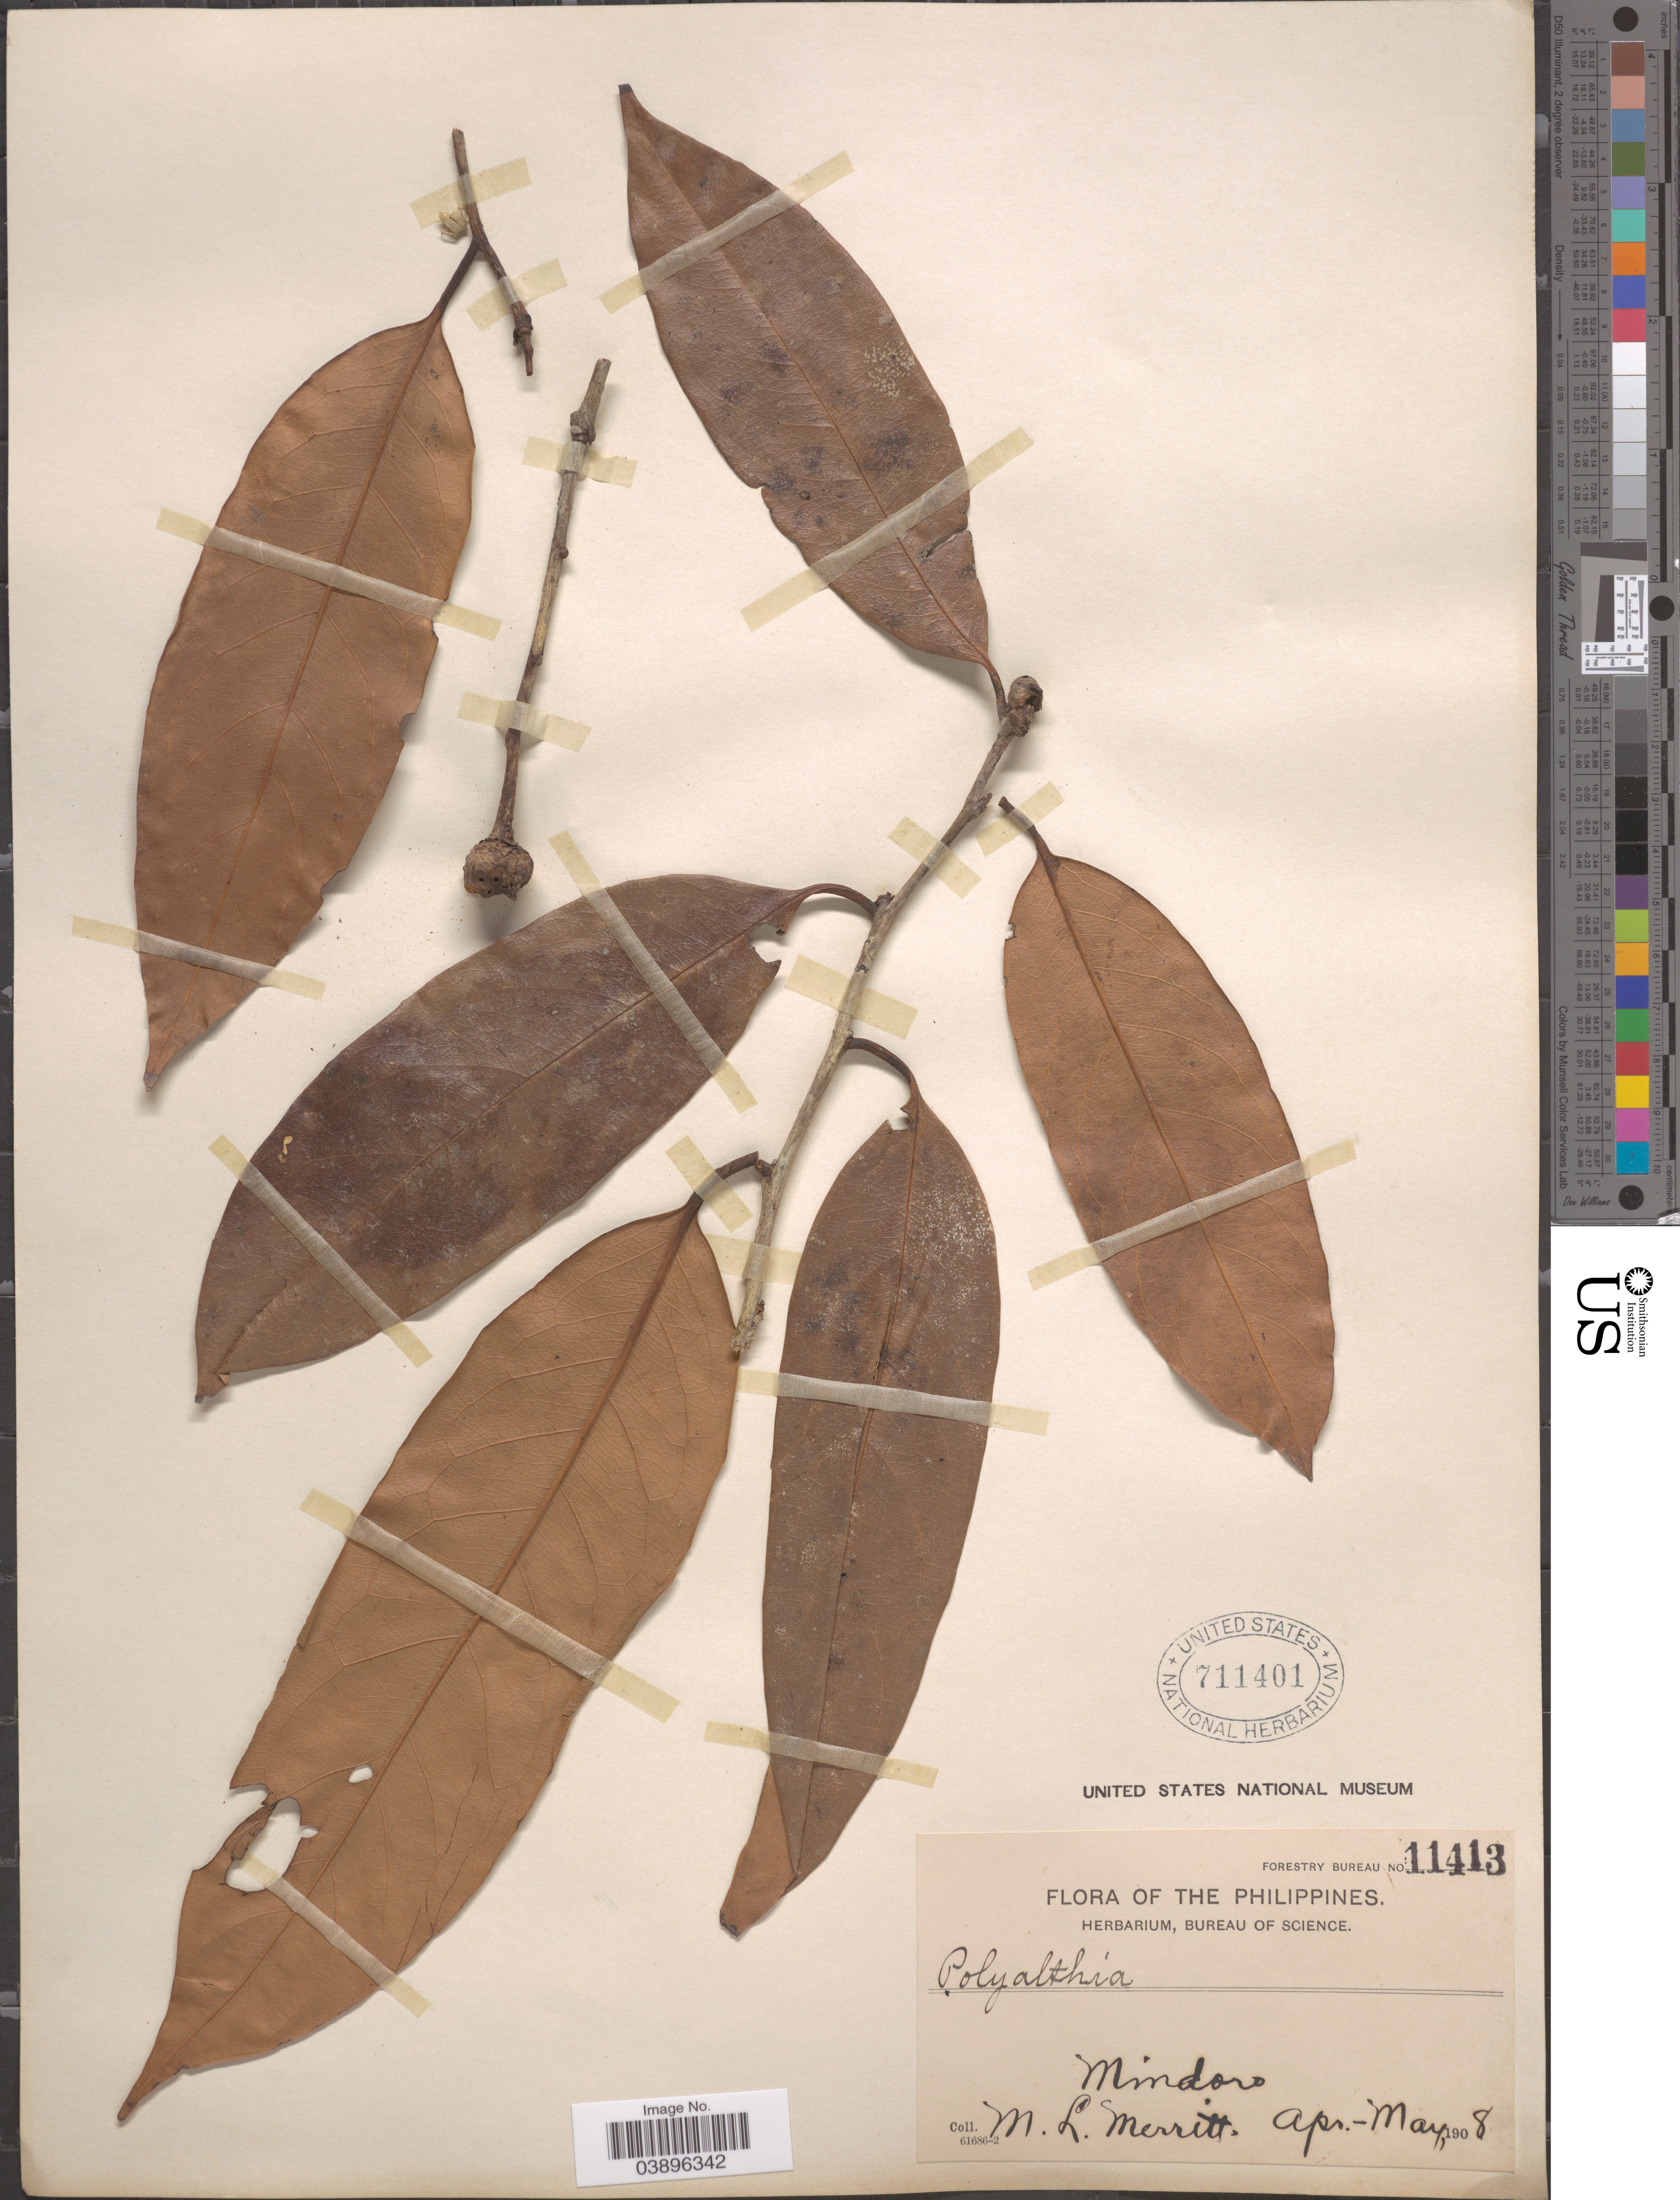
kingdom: Plantae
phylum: Tracheophyta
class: Magnoliopsida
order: Magnoliales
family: Annonaceae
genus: Polyalthia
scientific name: Polyalthia sp.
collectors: M. L. Merritt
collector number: Forestry Bureau 11413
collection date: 1908-04/1908-05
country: Philippines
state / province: Mimaropa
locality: Mindoro.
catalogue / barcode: US 711401